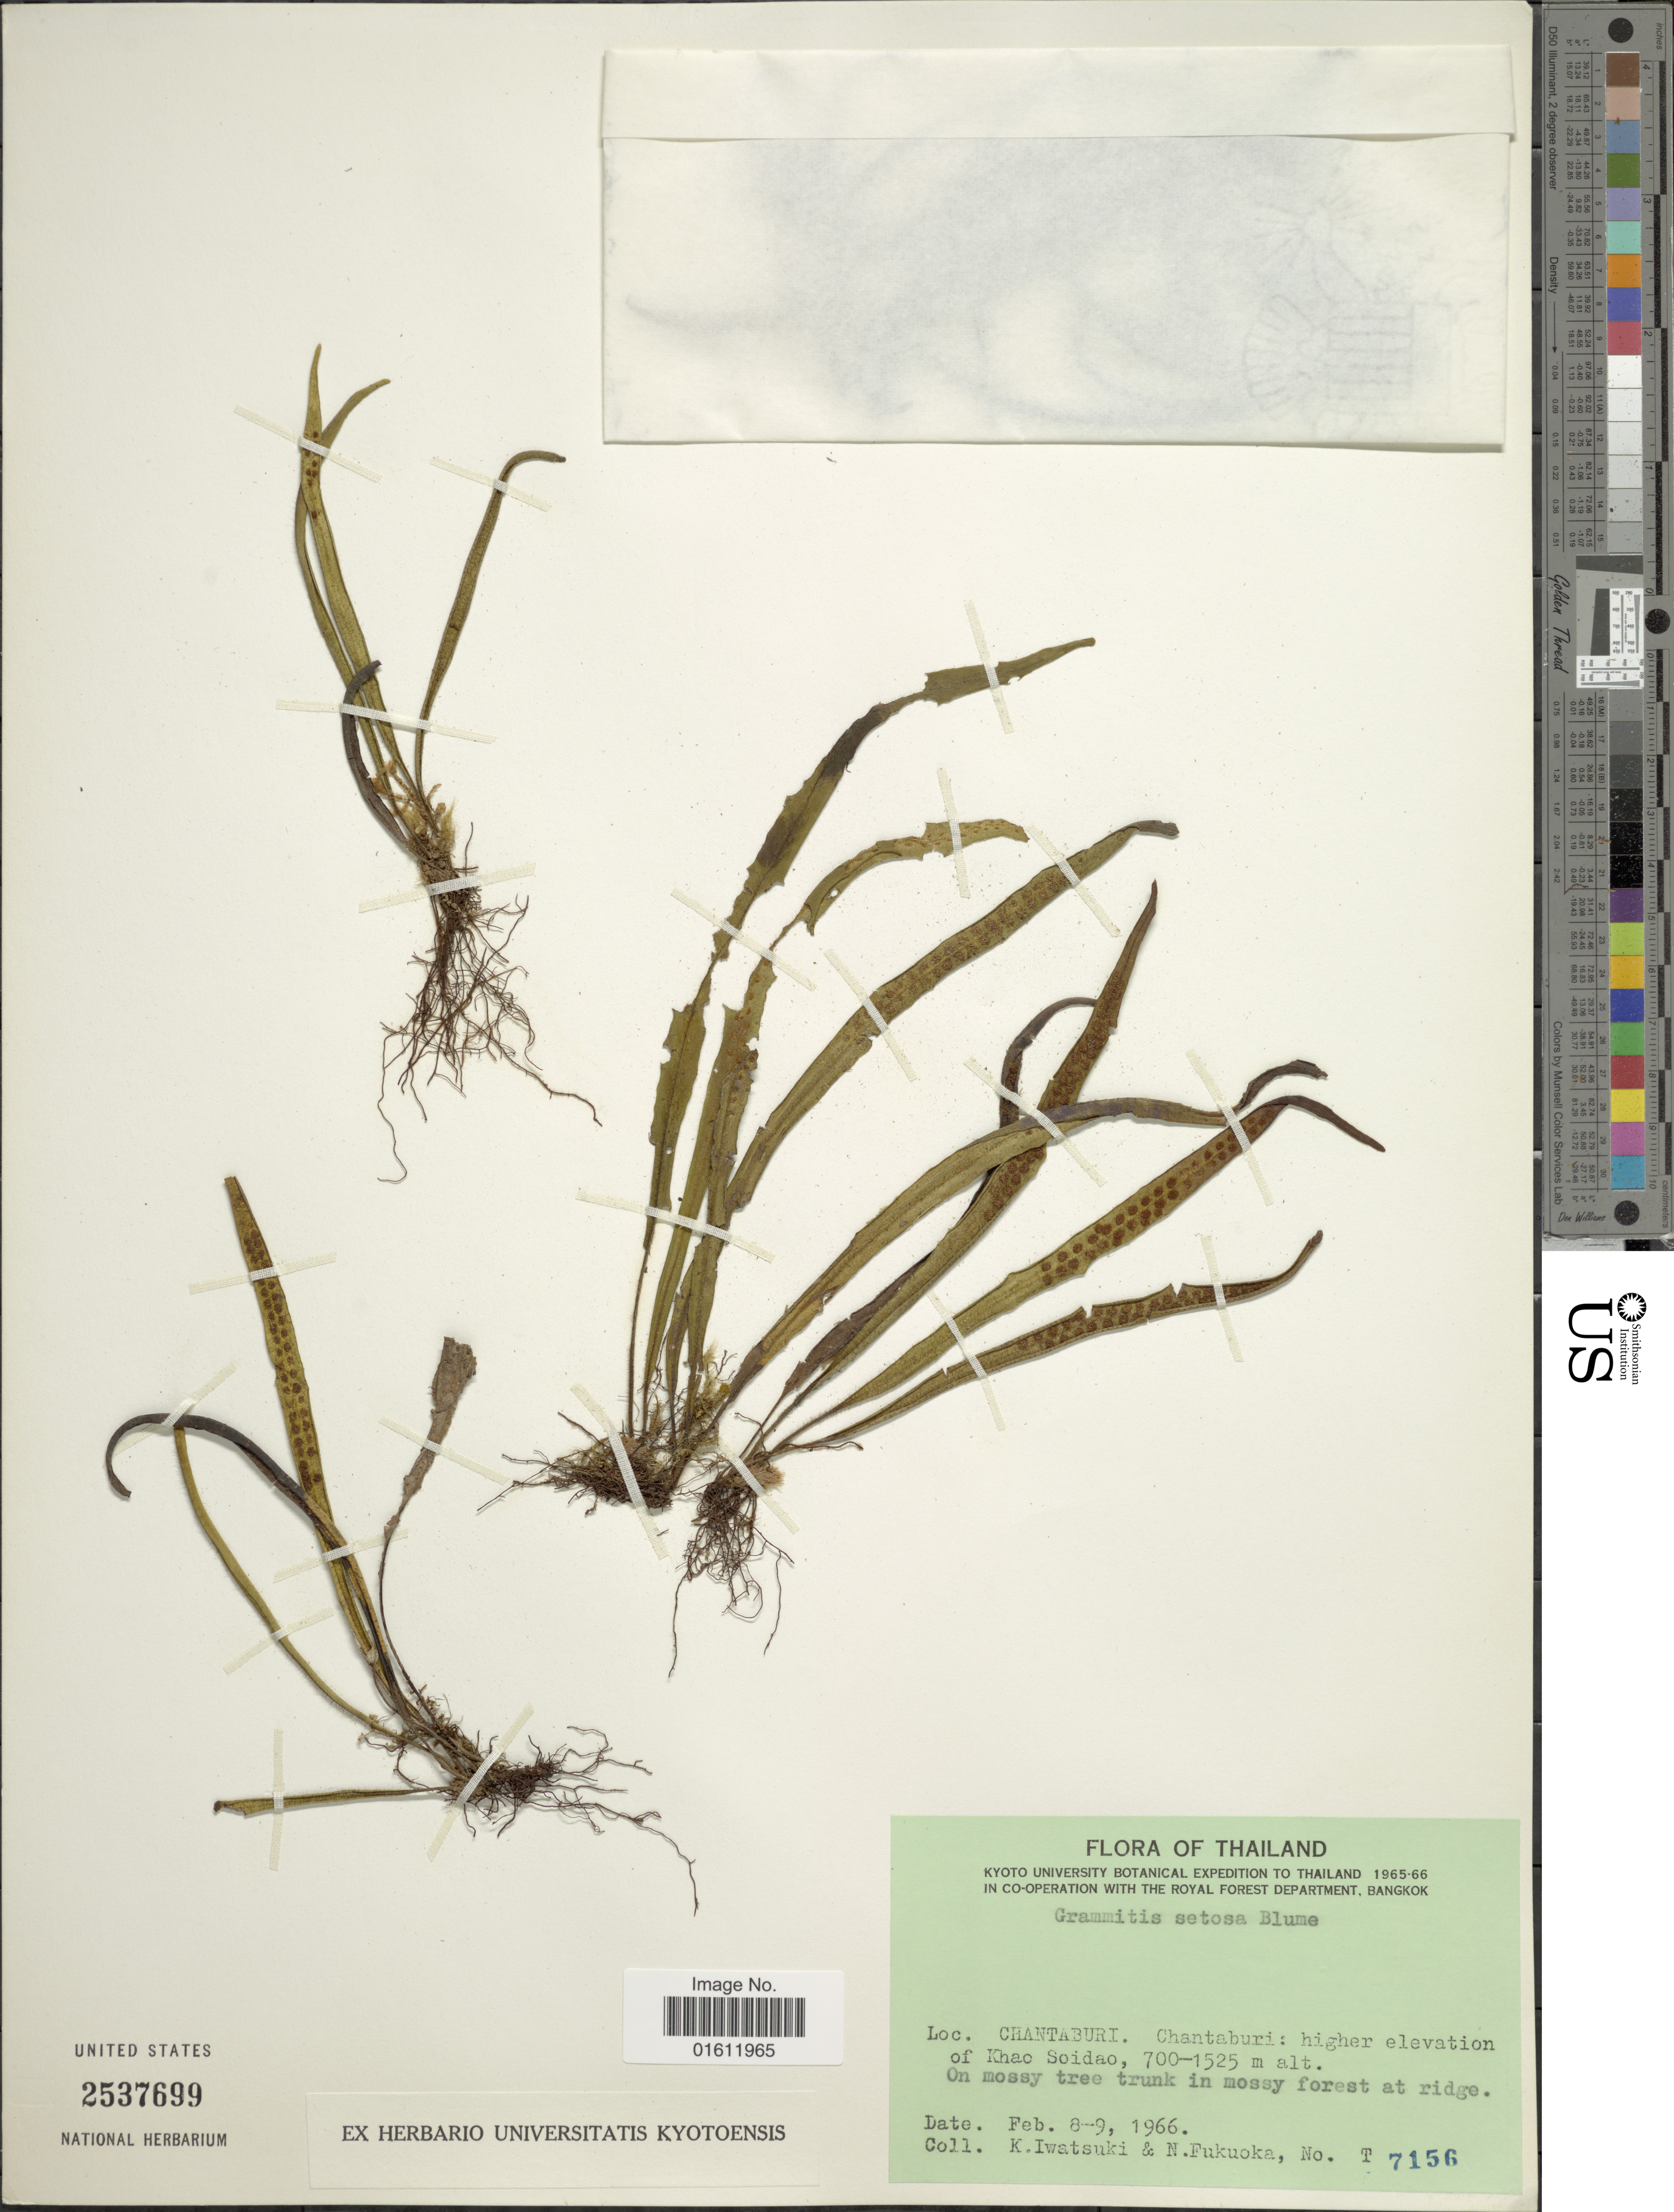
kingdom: Plantae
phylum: Tracheophyta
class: Polypodiopsida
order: Polypodiales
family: Polypodiaceae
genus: Oreogrammitis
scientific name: Oreogrammitis setosa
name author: (Blume) Parris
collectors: K. Iwatsuki & N. Fukuoka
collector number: T 7156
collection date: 1966-02-08/1966-02-09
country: Thailand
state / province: Chanthaburi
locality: Higher elevation of Khao Soidao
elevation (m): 700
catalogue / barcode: US 2537699